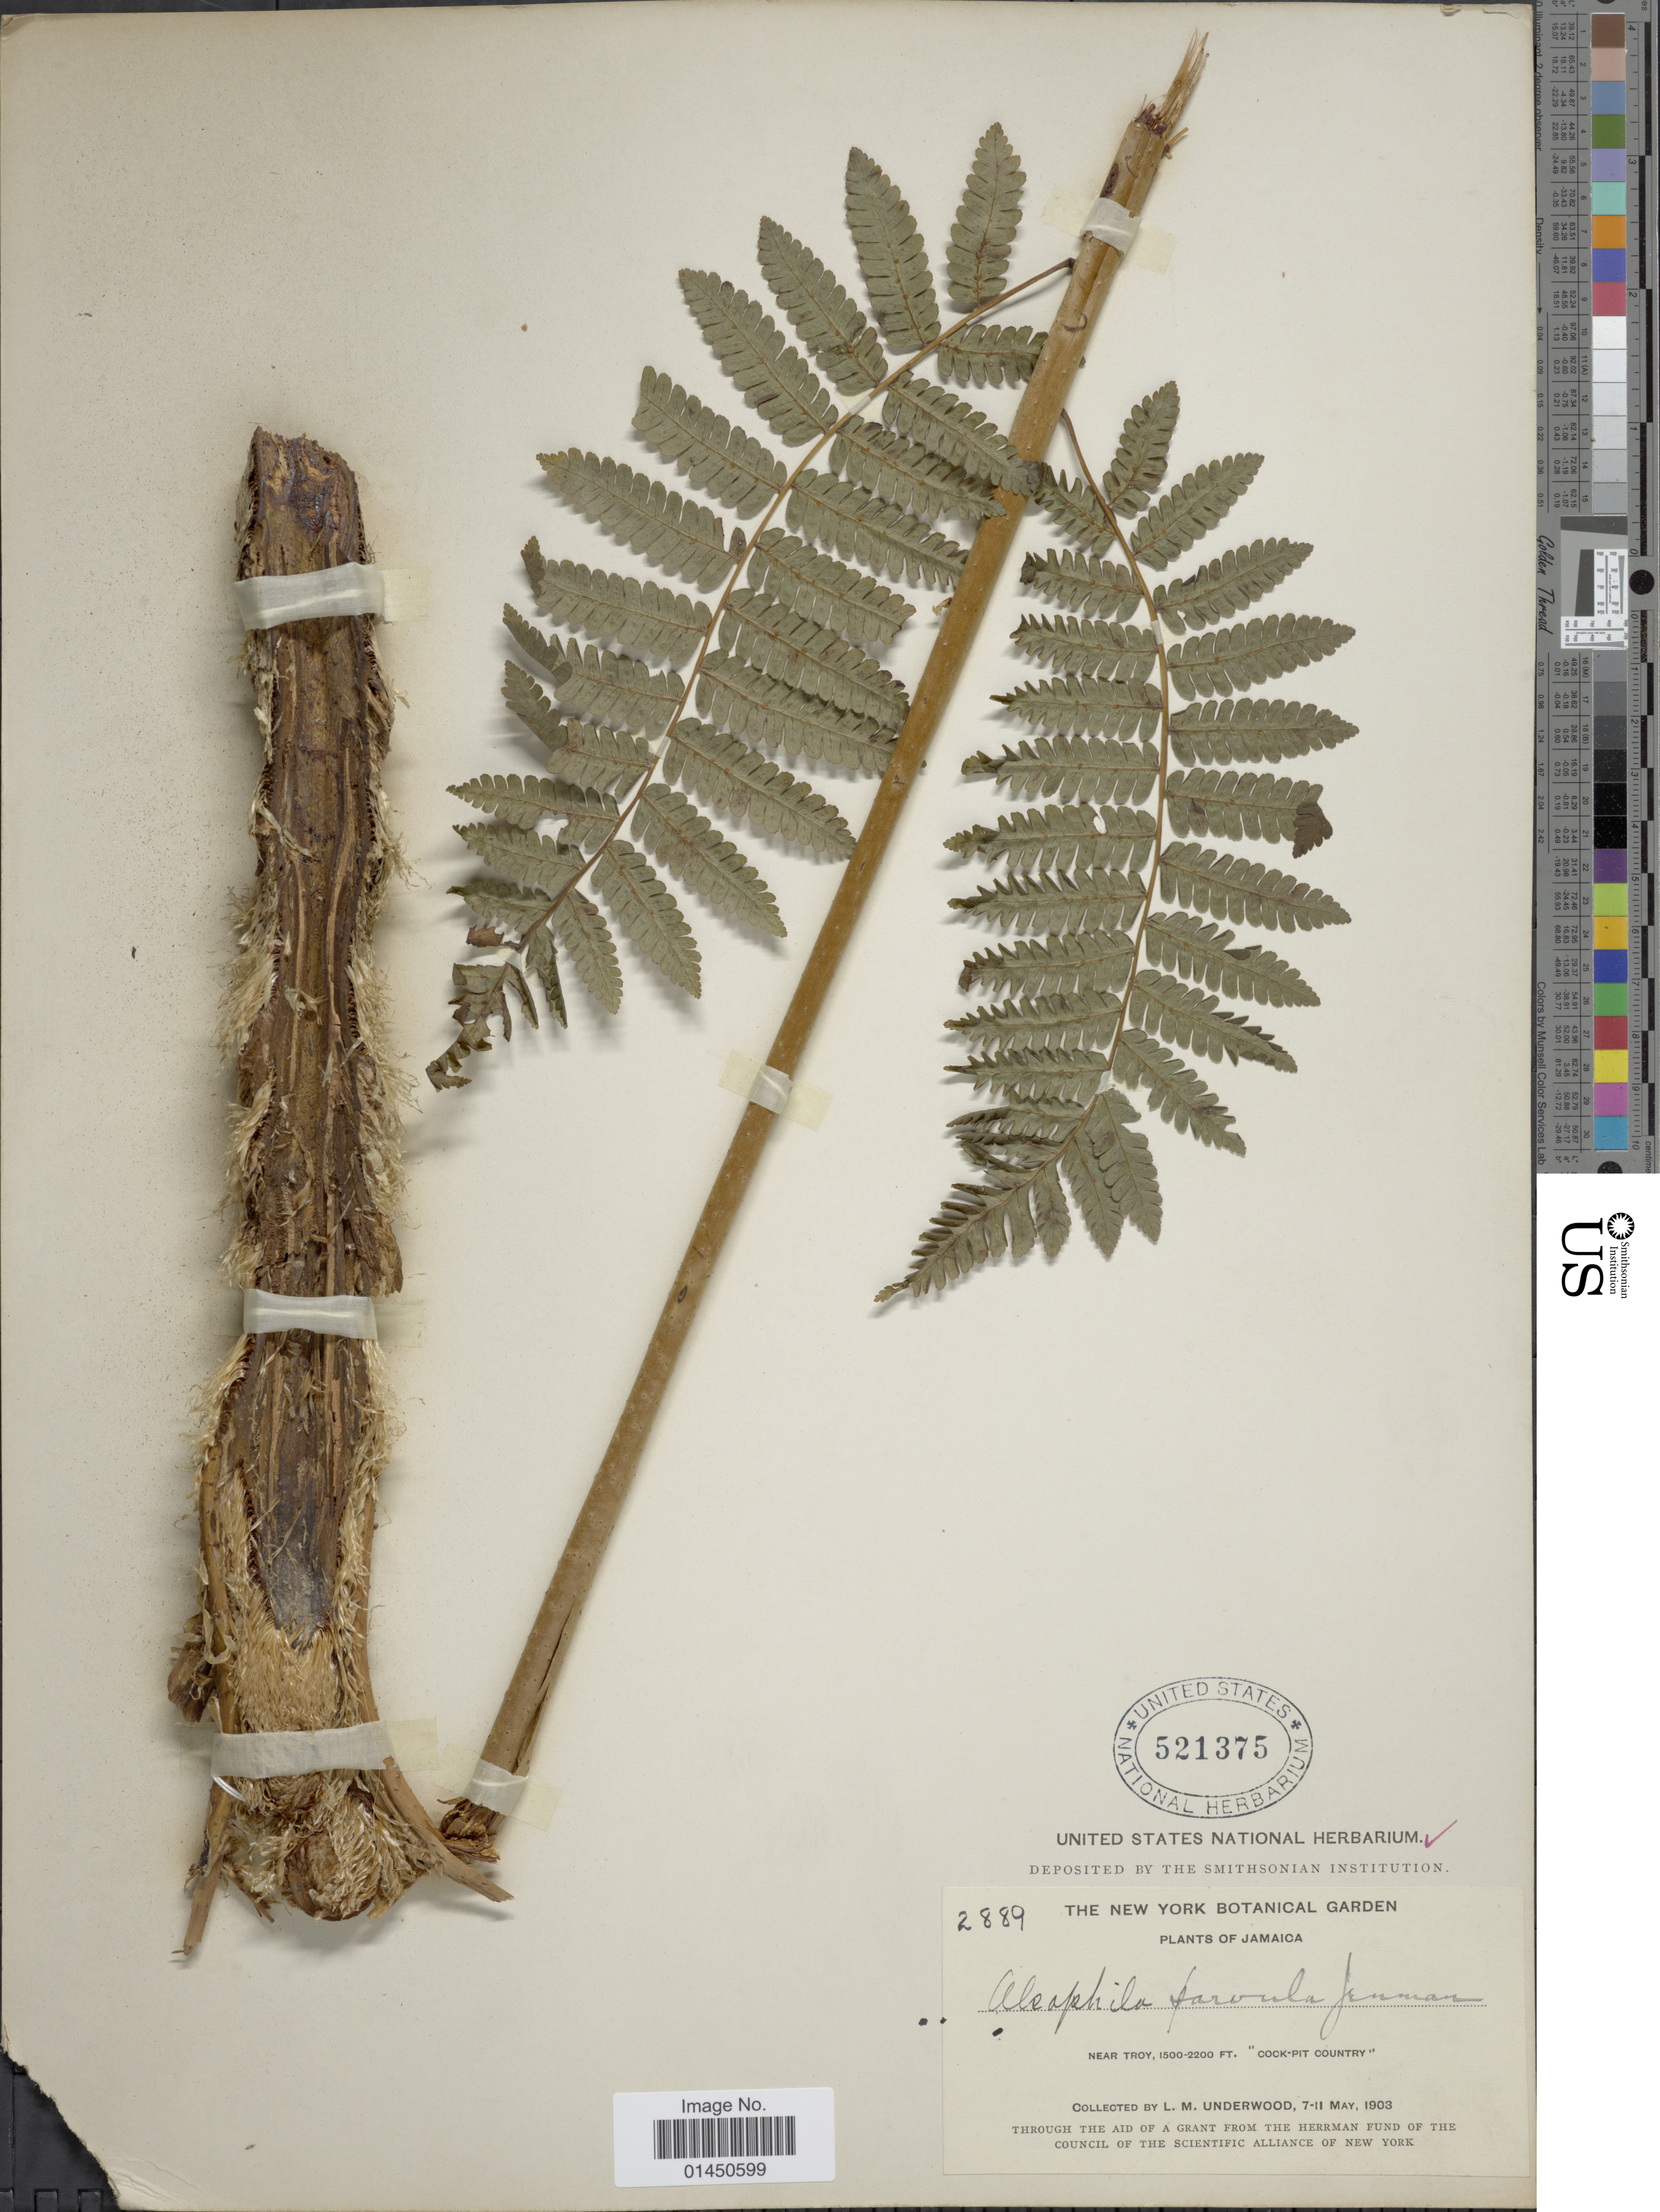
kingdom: Plantae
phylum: Tracheophyta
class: Polypodiopsida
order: Cyatheales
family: Cyatheaceae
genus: Cyathea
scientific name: Cyathea parvula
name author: (Jenman) Domin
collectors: L. M. Underwood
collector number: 2889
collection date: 1903-05-07/1903-05-11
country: Jamaica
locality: Near Troy, "Cock-pit Country".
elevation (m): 457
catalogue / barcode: US 521375